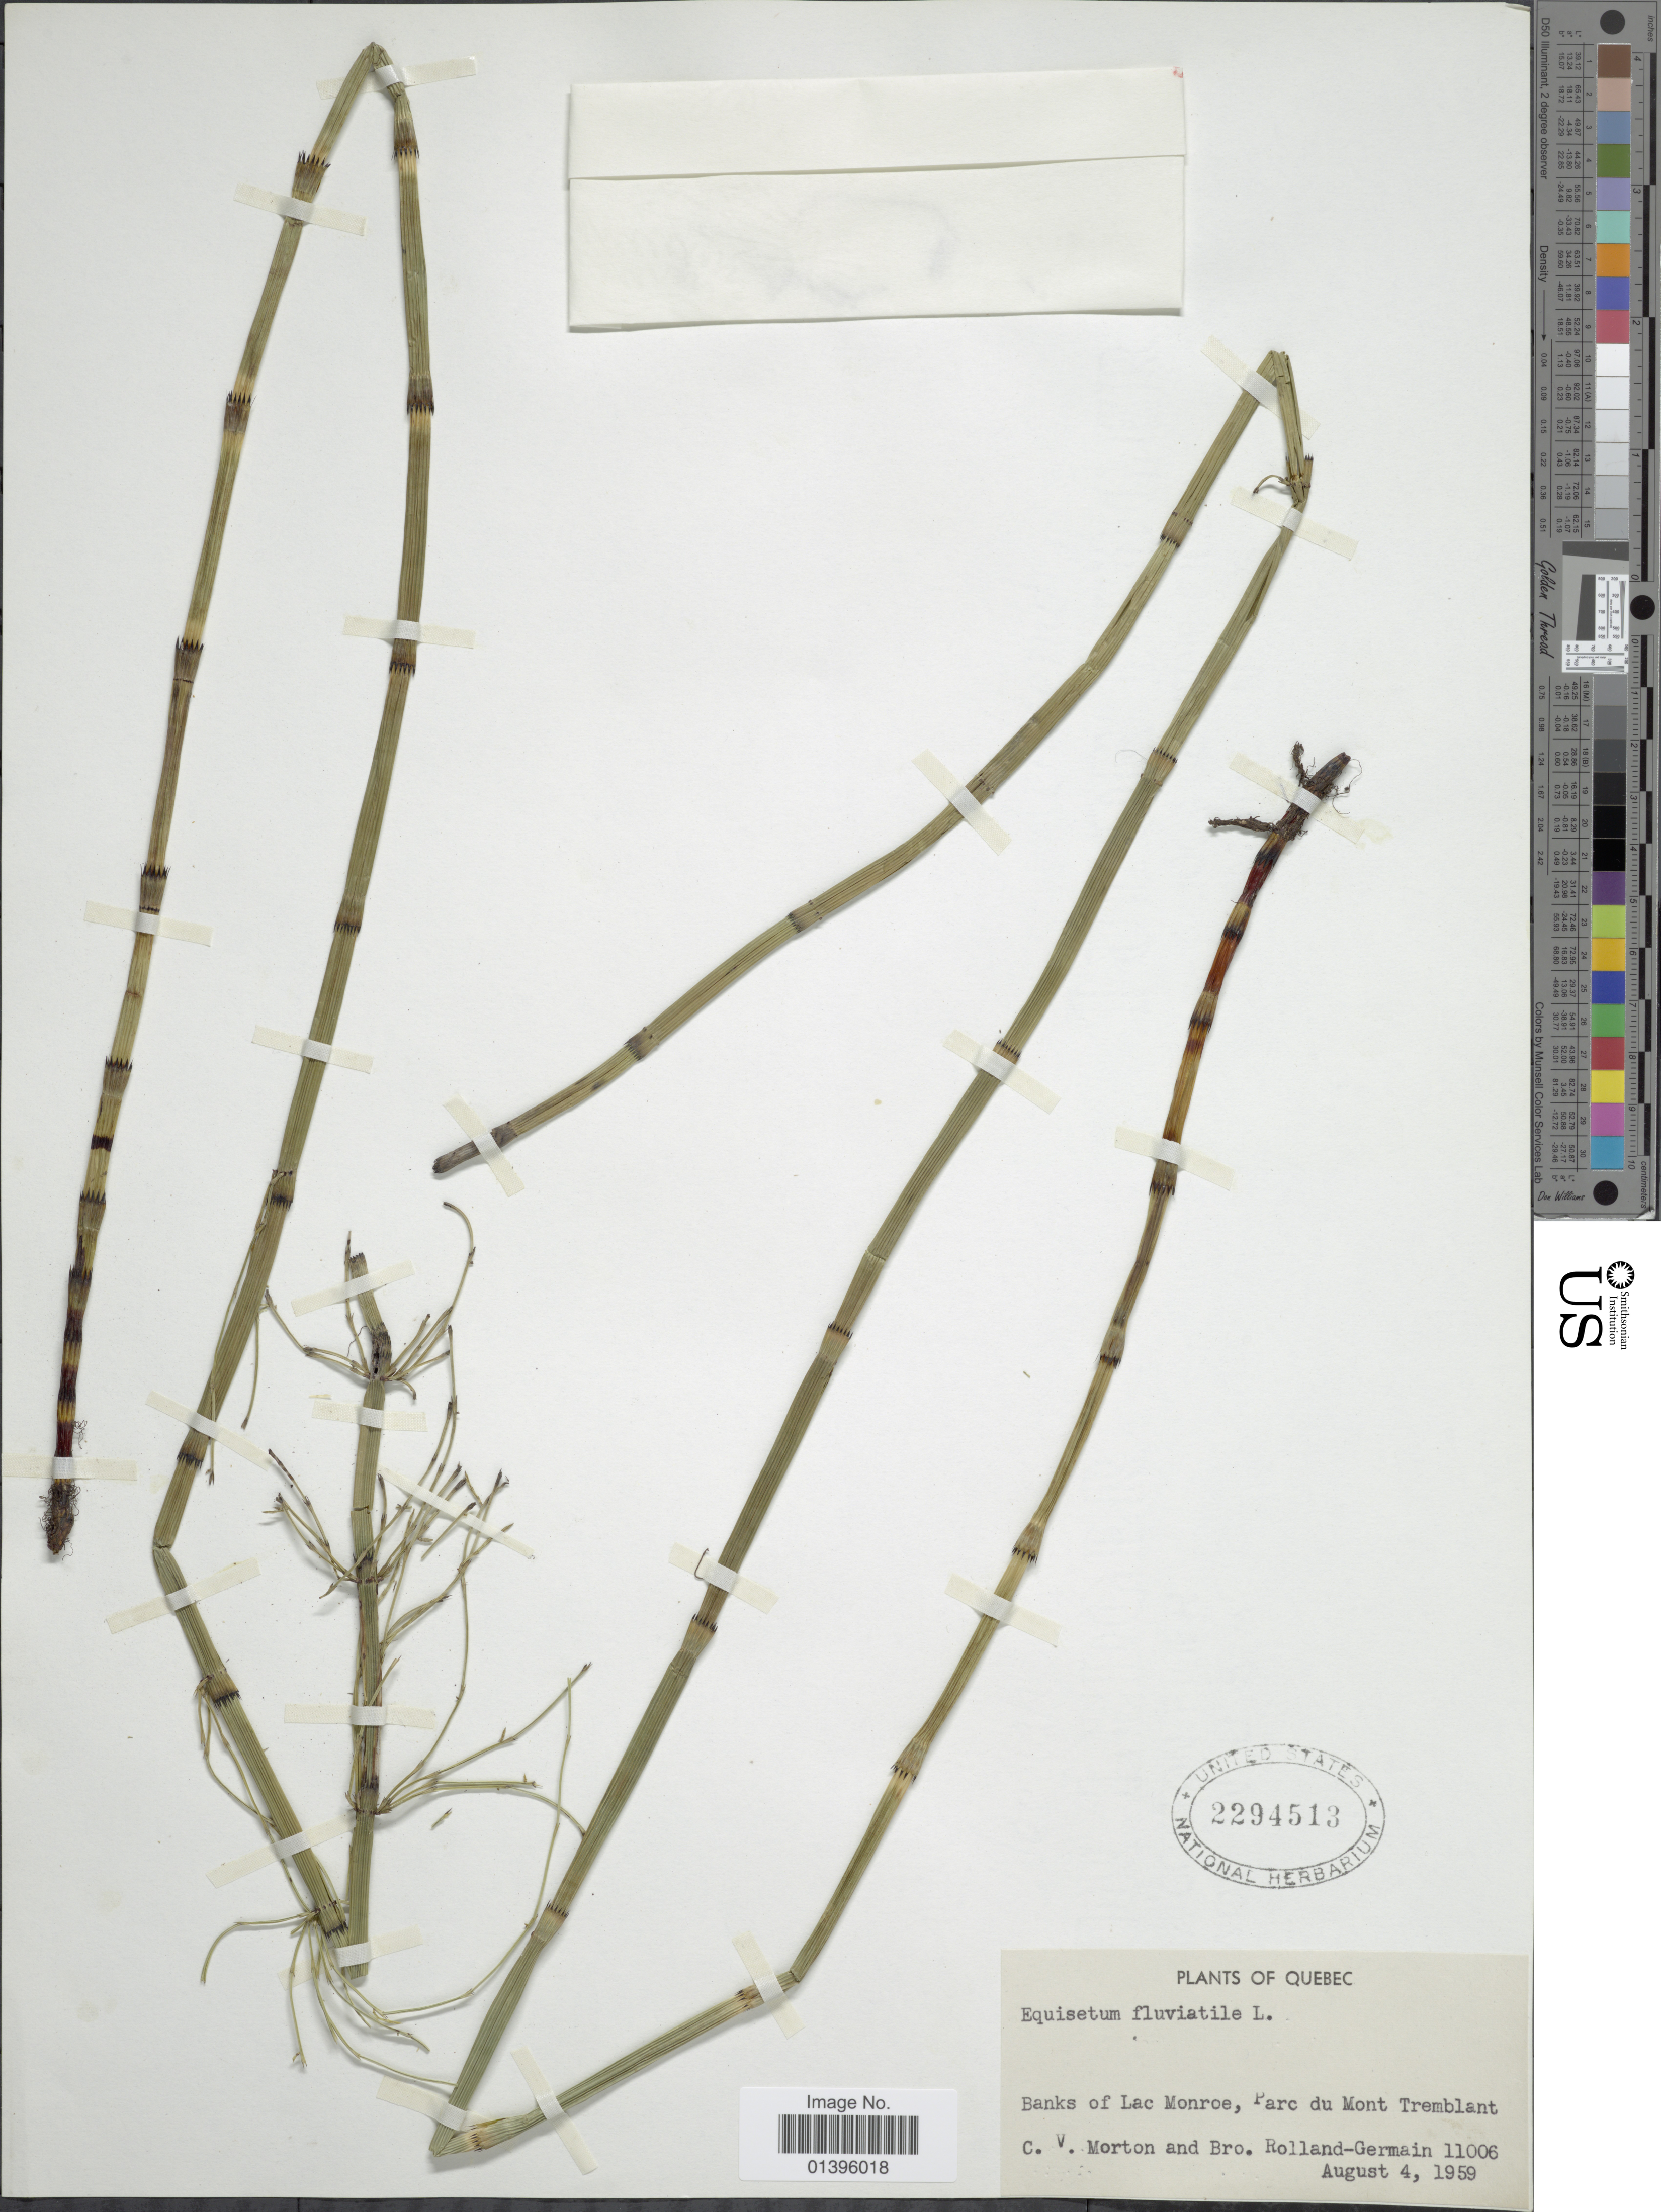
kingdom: Plantae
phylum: Tracheophyta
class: Polypodiopsida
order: Equisetales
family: Equisetaceae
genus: Equisetum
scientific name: Equisetum fluviatile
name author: L.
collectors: C. V. Morton & Rolland-Germain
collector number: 11006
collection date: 1959-08-04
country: Canada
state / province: Quebec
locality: Banks of Lac Monroe, Parc du Mont Tremblant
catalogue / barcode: US 2294513